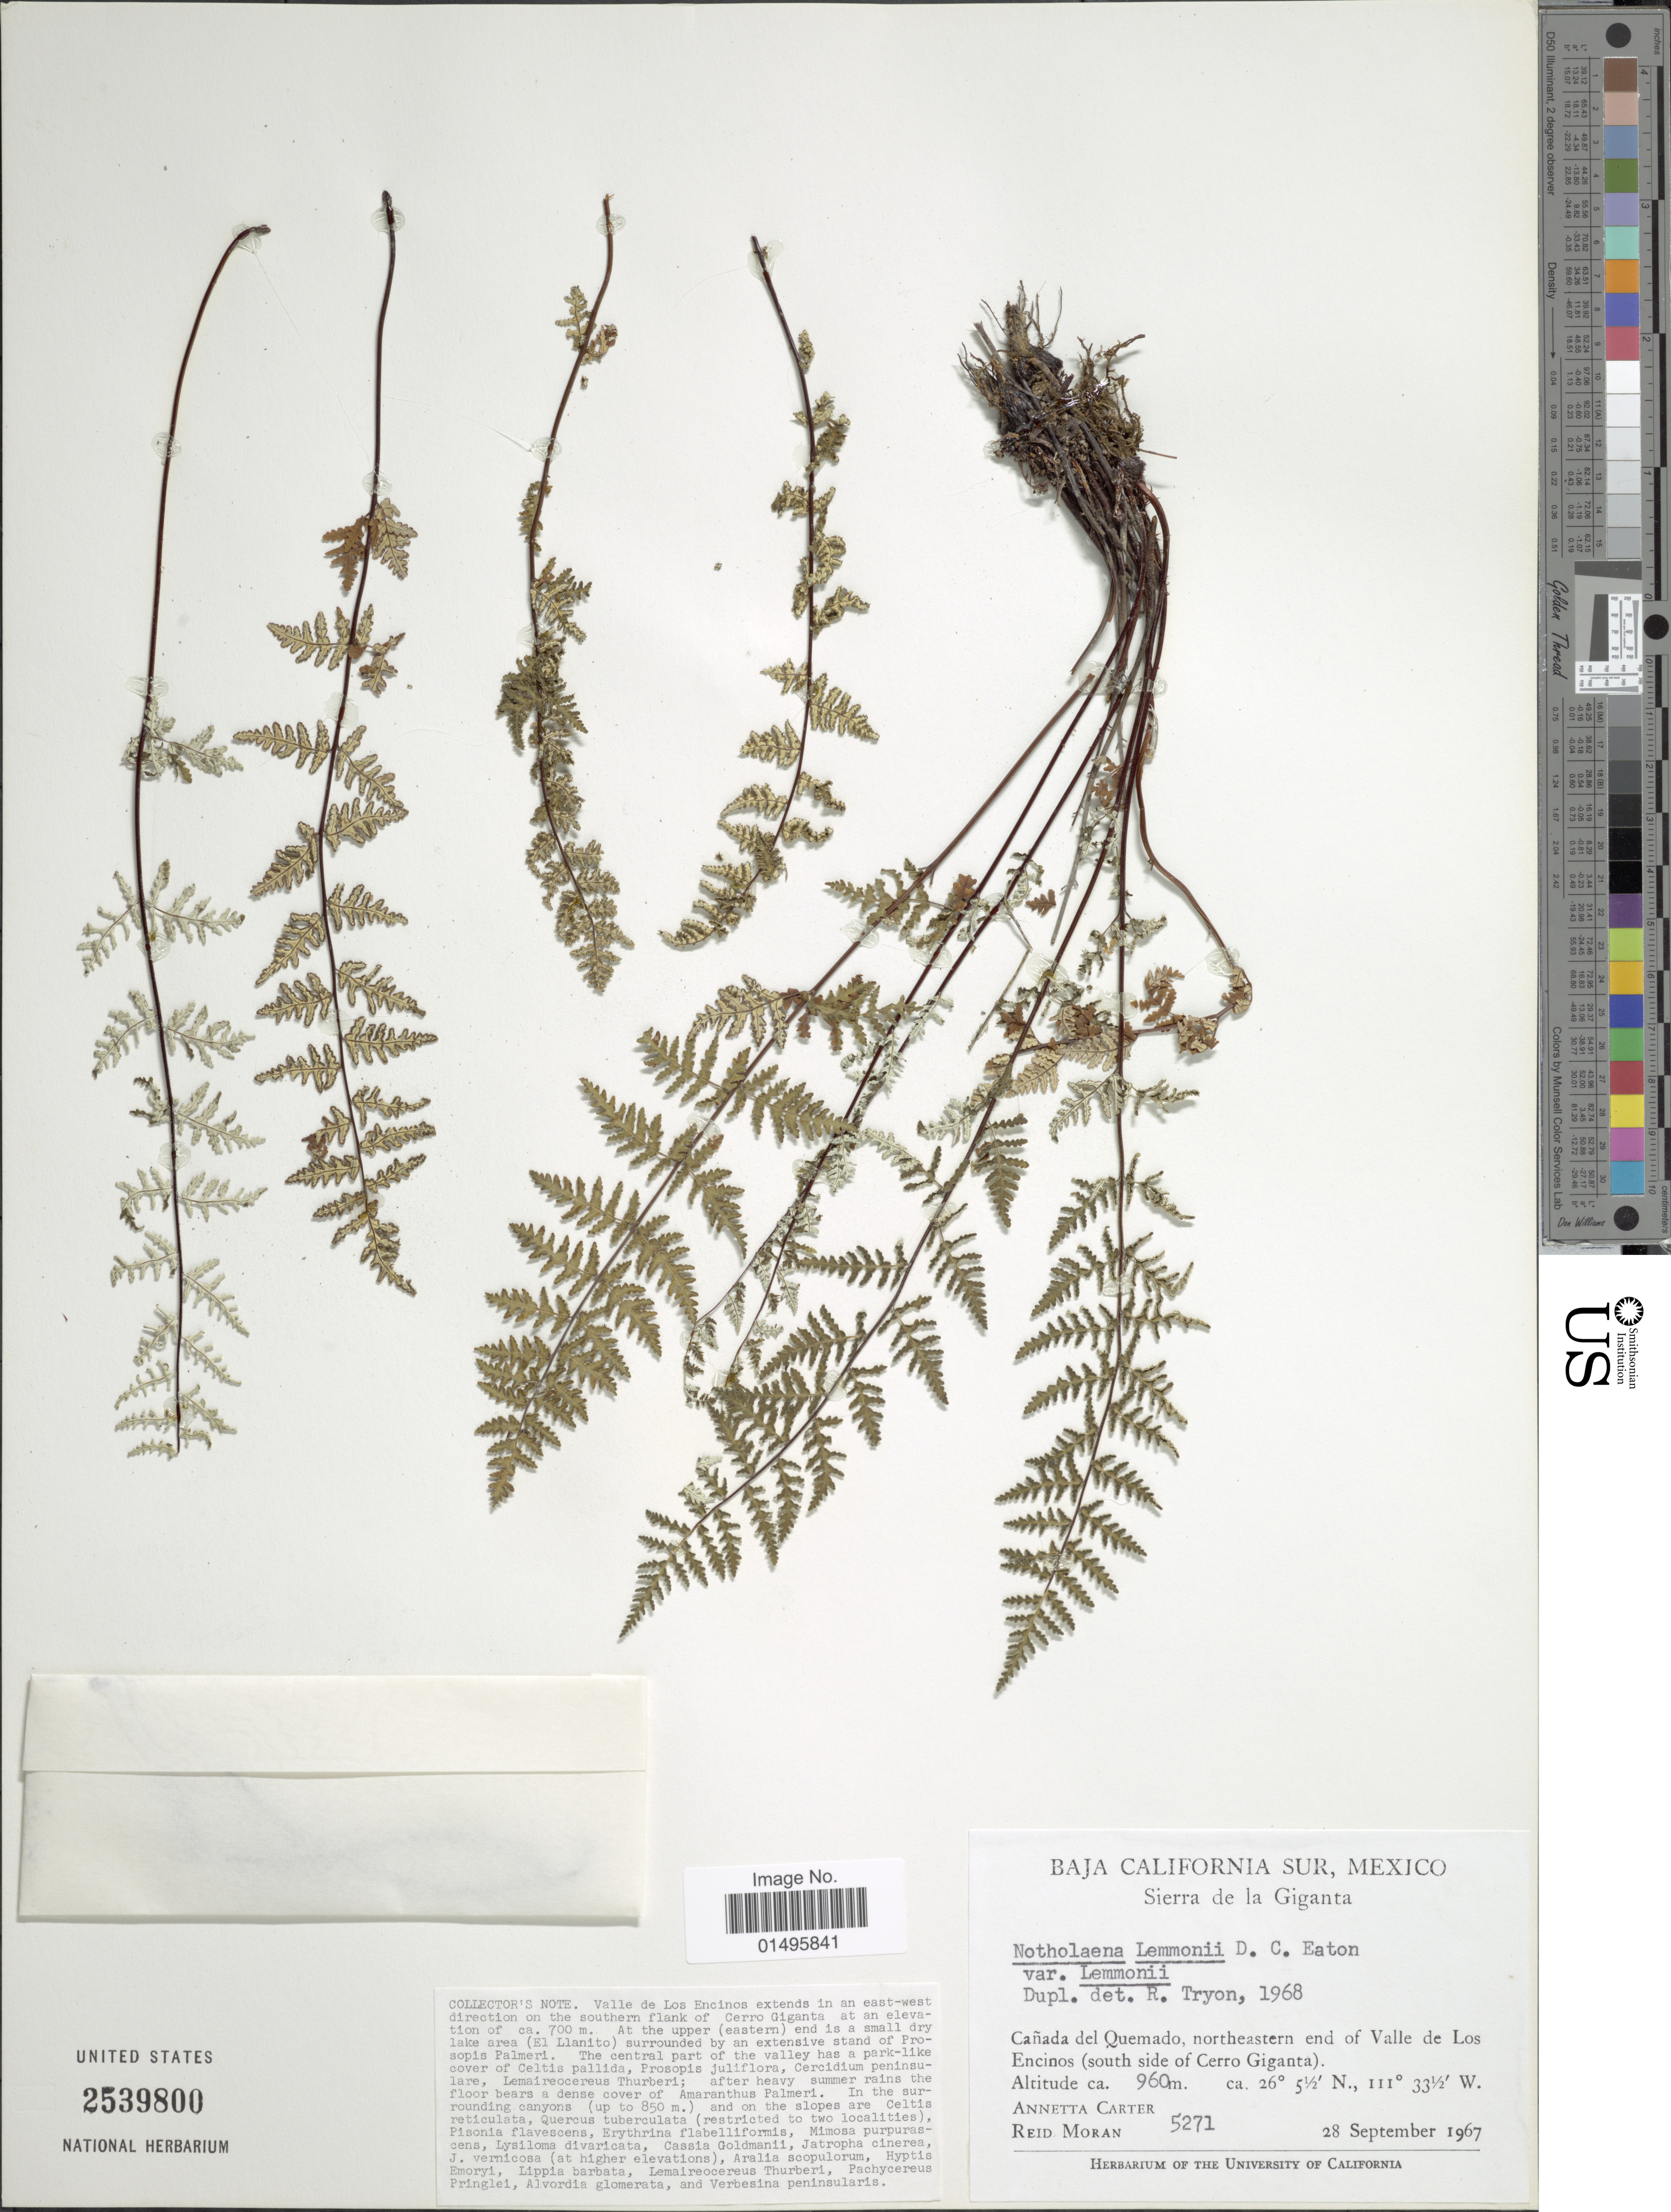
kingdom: Plantae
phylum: Tracheophyta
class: Polypodiopsida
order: Polypodiales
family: Pteridaceae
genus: Notholaena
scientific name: Notholaena lemmonii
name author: D.C. Eaton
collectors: A. Carter & R. V. Moran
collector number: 5271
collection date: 1967-09-28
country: Mexico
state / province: Baja California Sur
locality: Mexico, Sierra de la Gigante, Canada del Quemado, northeastern end of Valle de Los Encinos (south side of Cerro Giganta).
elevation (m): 960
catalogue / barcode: US 2539800